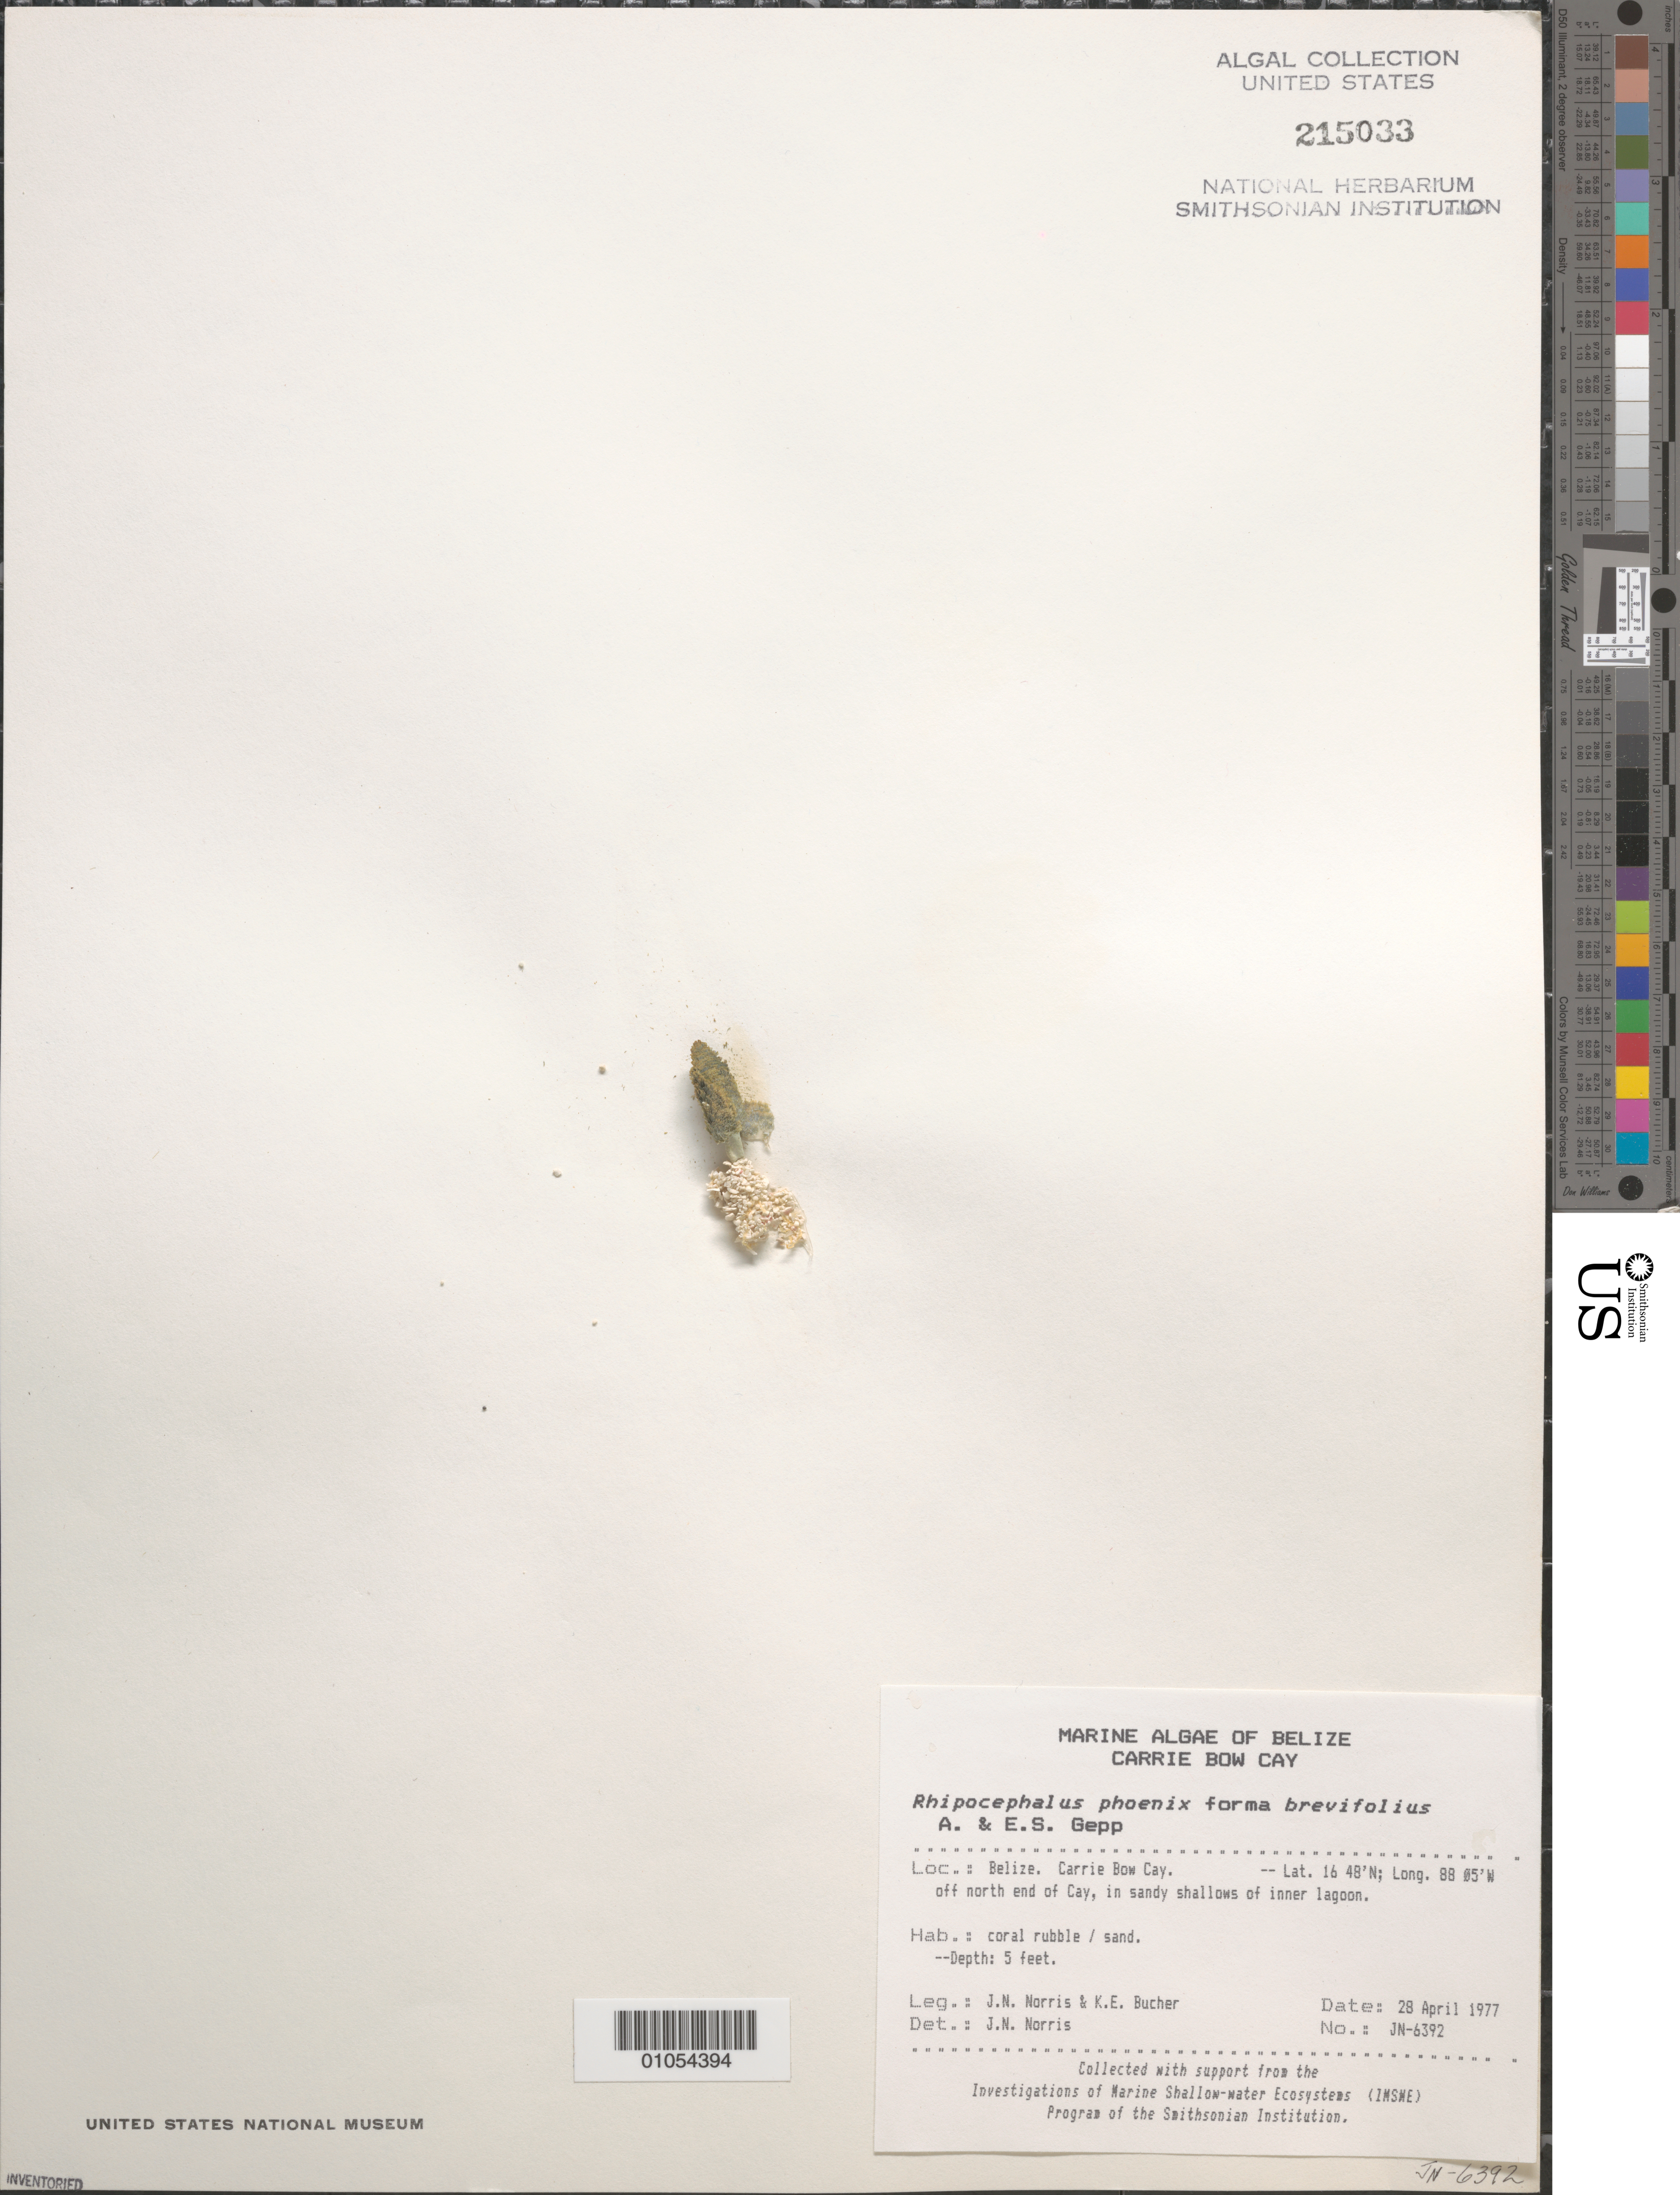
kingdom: Plantae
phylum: Chlorophyta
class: Ulvophyceae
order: Bryopsidales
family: Udoteaceae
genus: Rhipocephalus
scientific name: Rhipocephalus phoenix f. brevifolius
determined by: Norris, James N.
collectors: J. N. Norris & K. E. Bucher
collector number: JN-6392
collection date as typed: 28 Apr 1977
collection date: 1977-04-28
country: Belize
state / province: Stann Creek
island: Carrie Bow Cay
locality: Off north end of the cay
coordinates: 16 48'N, 88 05'W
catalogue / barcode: US 215033